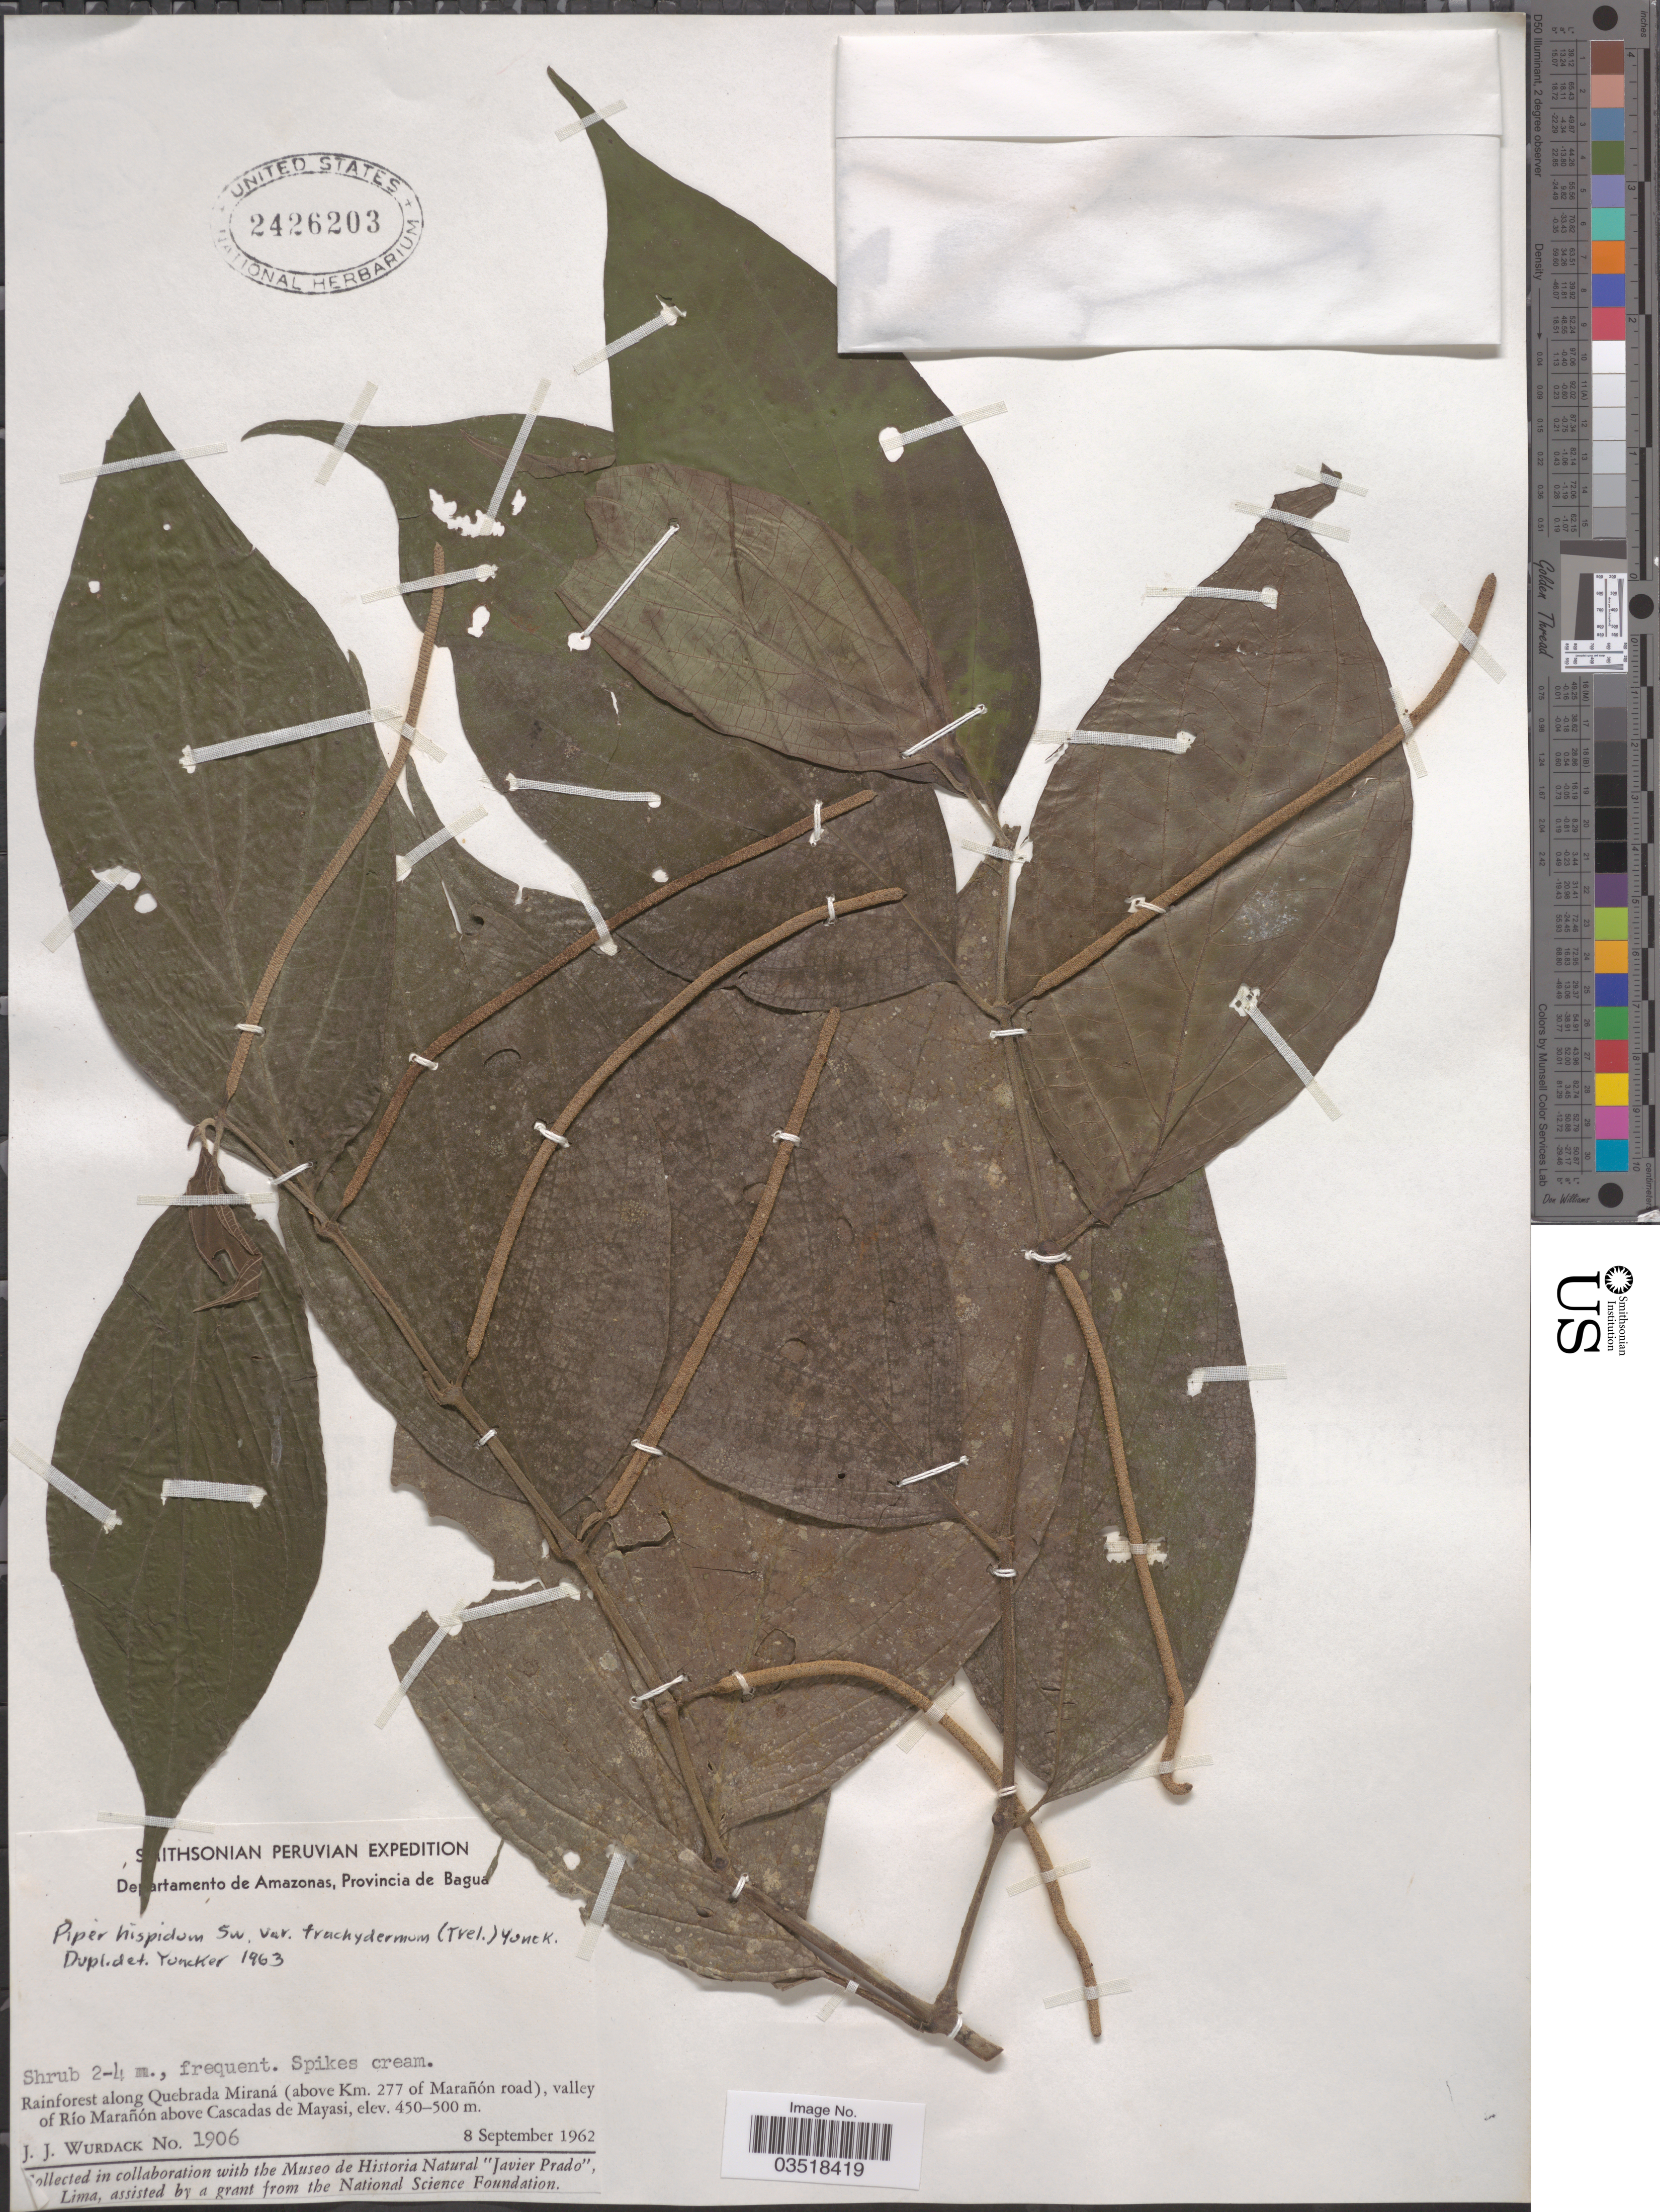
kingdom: Plantae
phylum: Tracheophyta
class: Magnoliopsida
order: Piperales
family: Piperaceae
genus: Piper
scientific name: Piper hispidum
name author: Sw.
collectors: J. J. Wurdack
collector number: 1906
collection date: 1962-09-08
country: Peru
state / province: Amazonas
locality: Departamento de Amazonas, Provincia de Bagua. Rainforest along Quebrada Miraná (above Km. 277 of Marañón road), valley of Río Marañón above Cascadas de Mayasi.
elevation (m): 450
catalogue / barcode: US 2426203